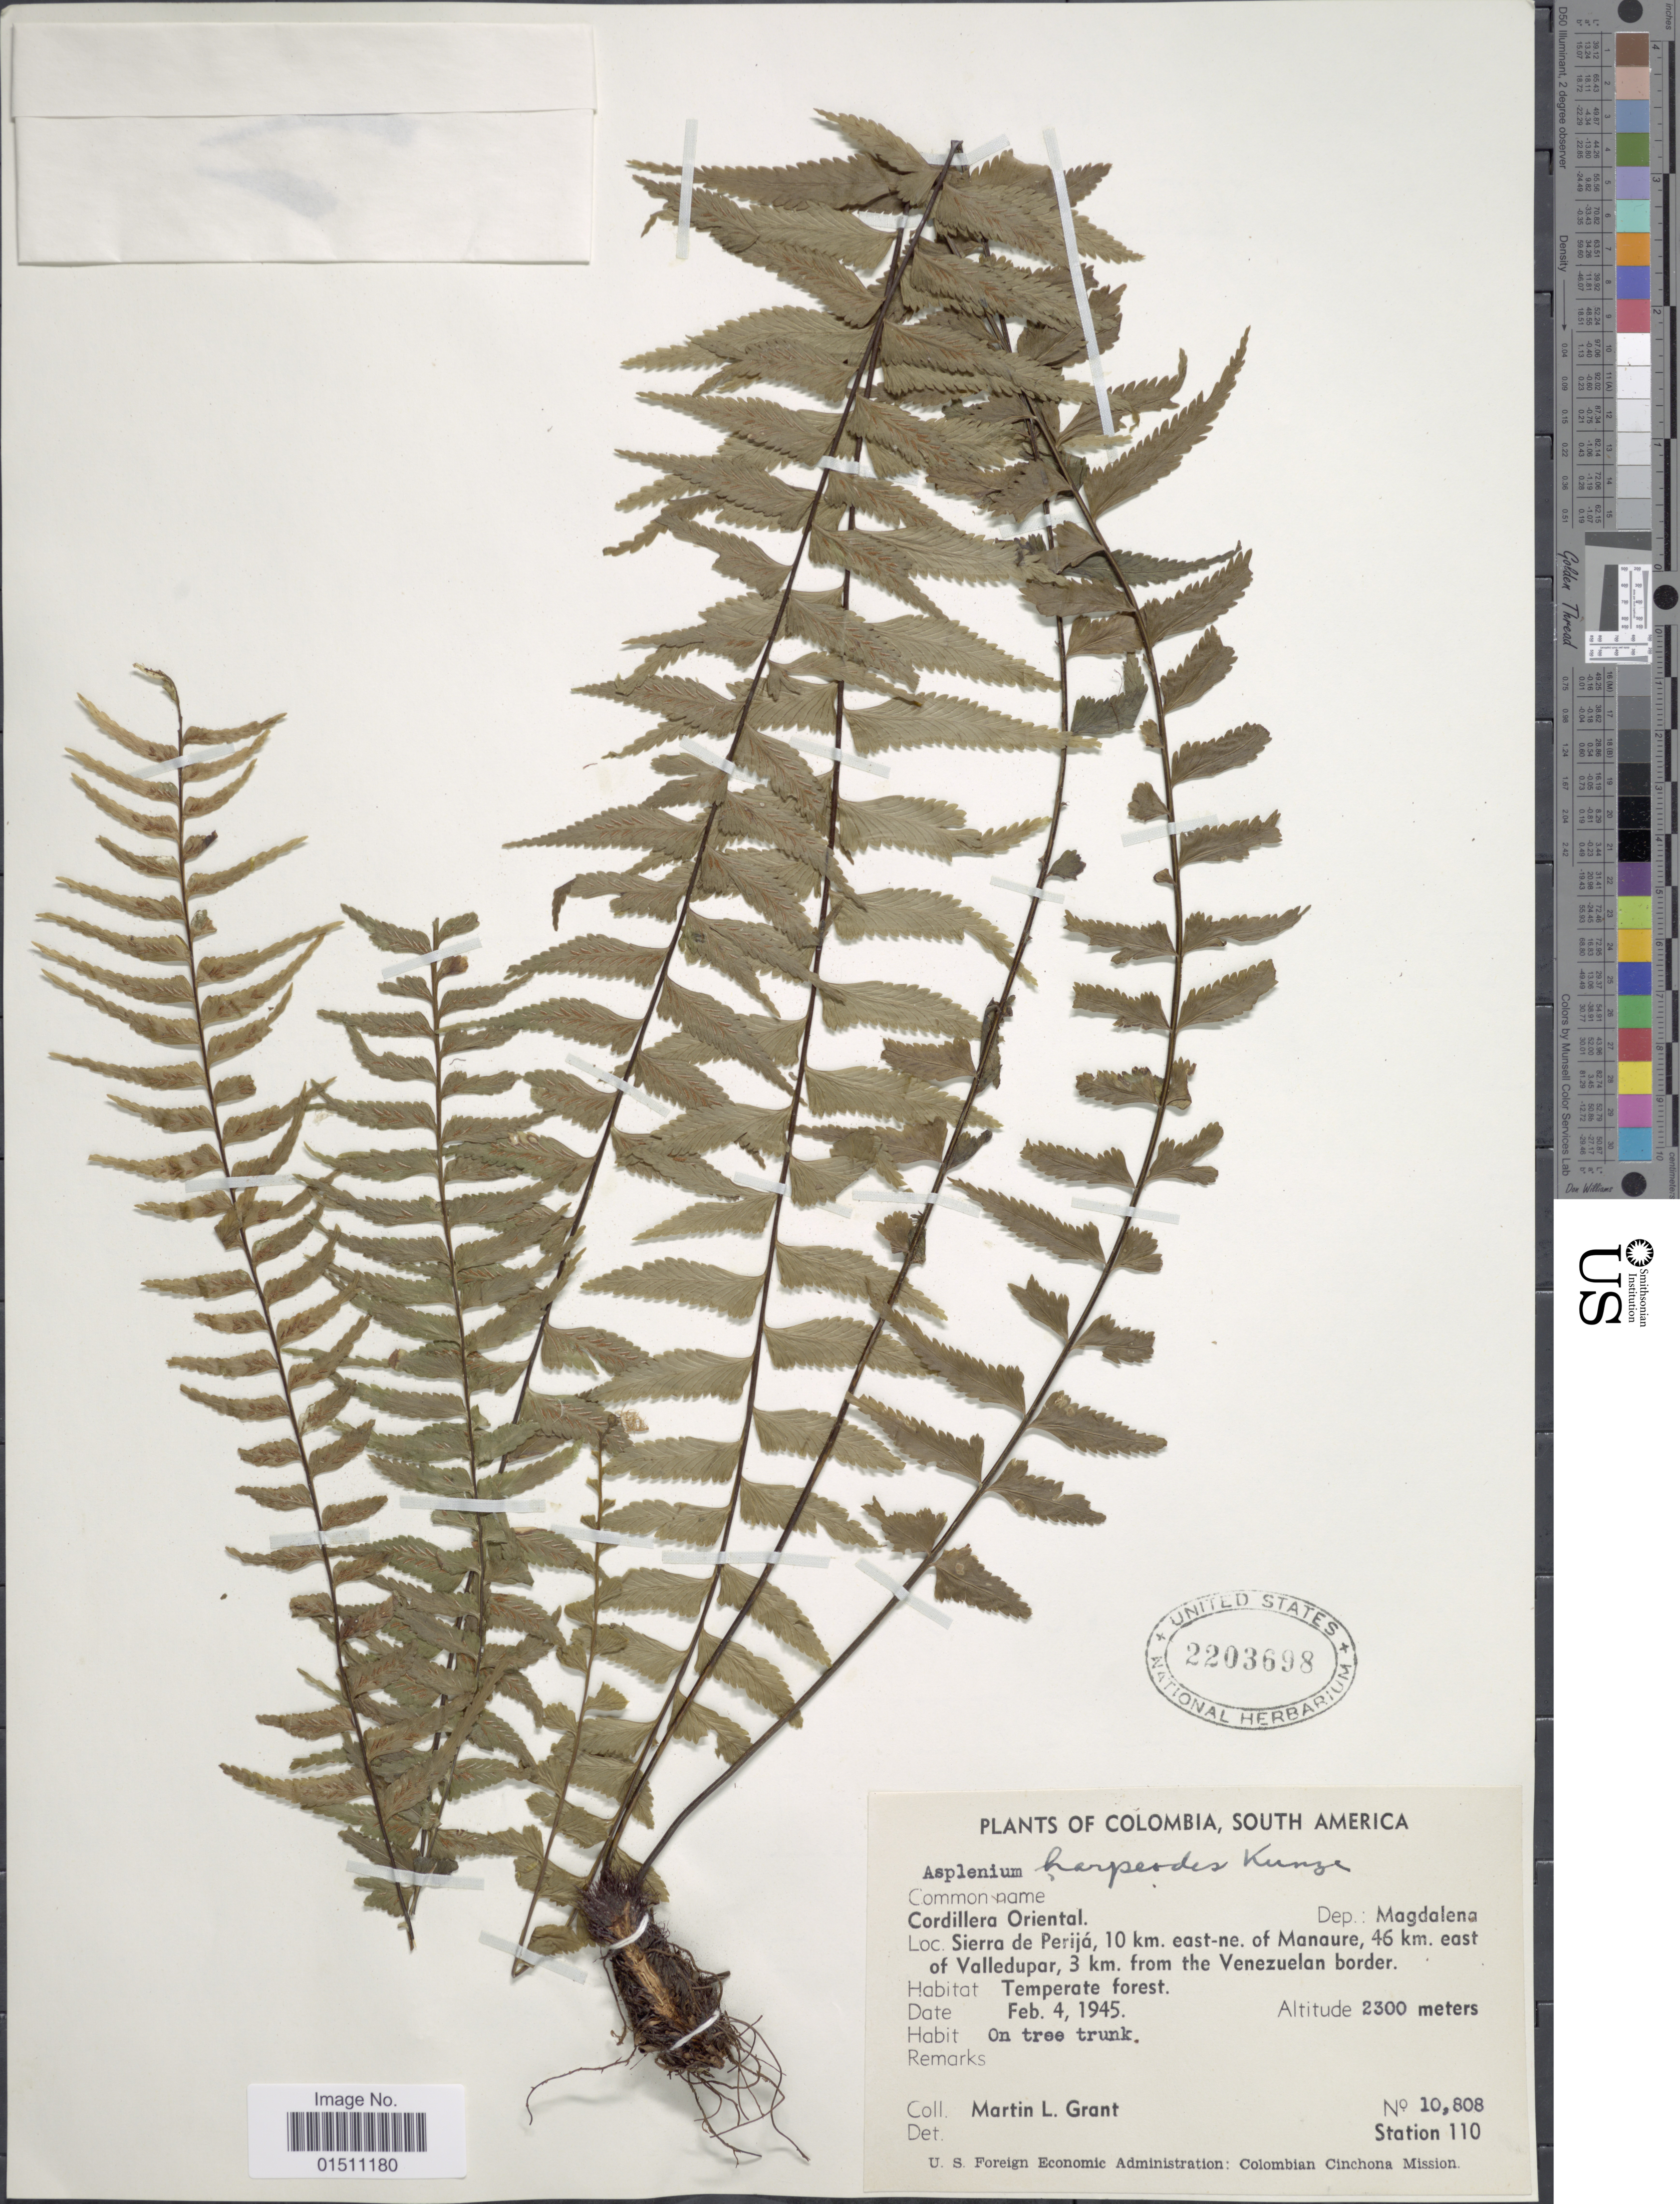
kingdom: Plantae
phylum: Tracheophyta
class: Polypodiopsida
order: Polypodiales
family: Aspleniaceae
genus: Asplenium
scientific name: Asplenium harpeodes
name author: Kunze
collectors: M. L. Grant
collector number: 10808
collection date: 1945-02-04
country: Colombia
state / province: Magdalena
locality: Colombia, South America, Cordillera Oriental. Dep. Magdalena, Loc. Sierra de Perijá, 10 km. east-ne. of Manaure, 46 km. east of Valledupar, 3 km. from Venezuelan border.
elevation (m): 2300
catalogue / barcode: US 2203698